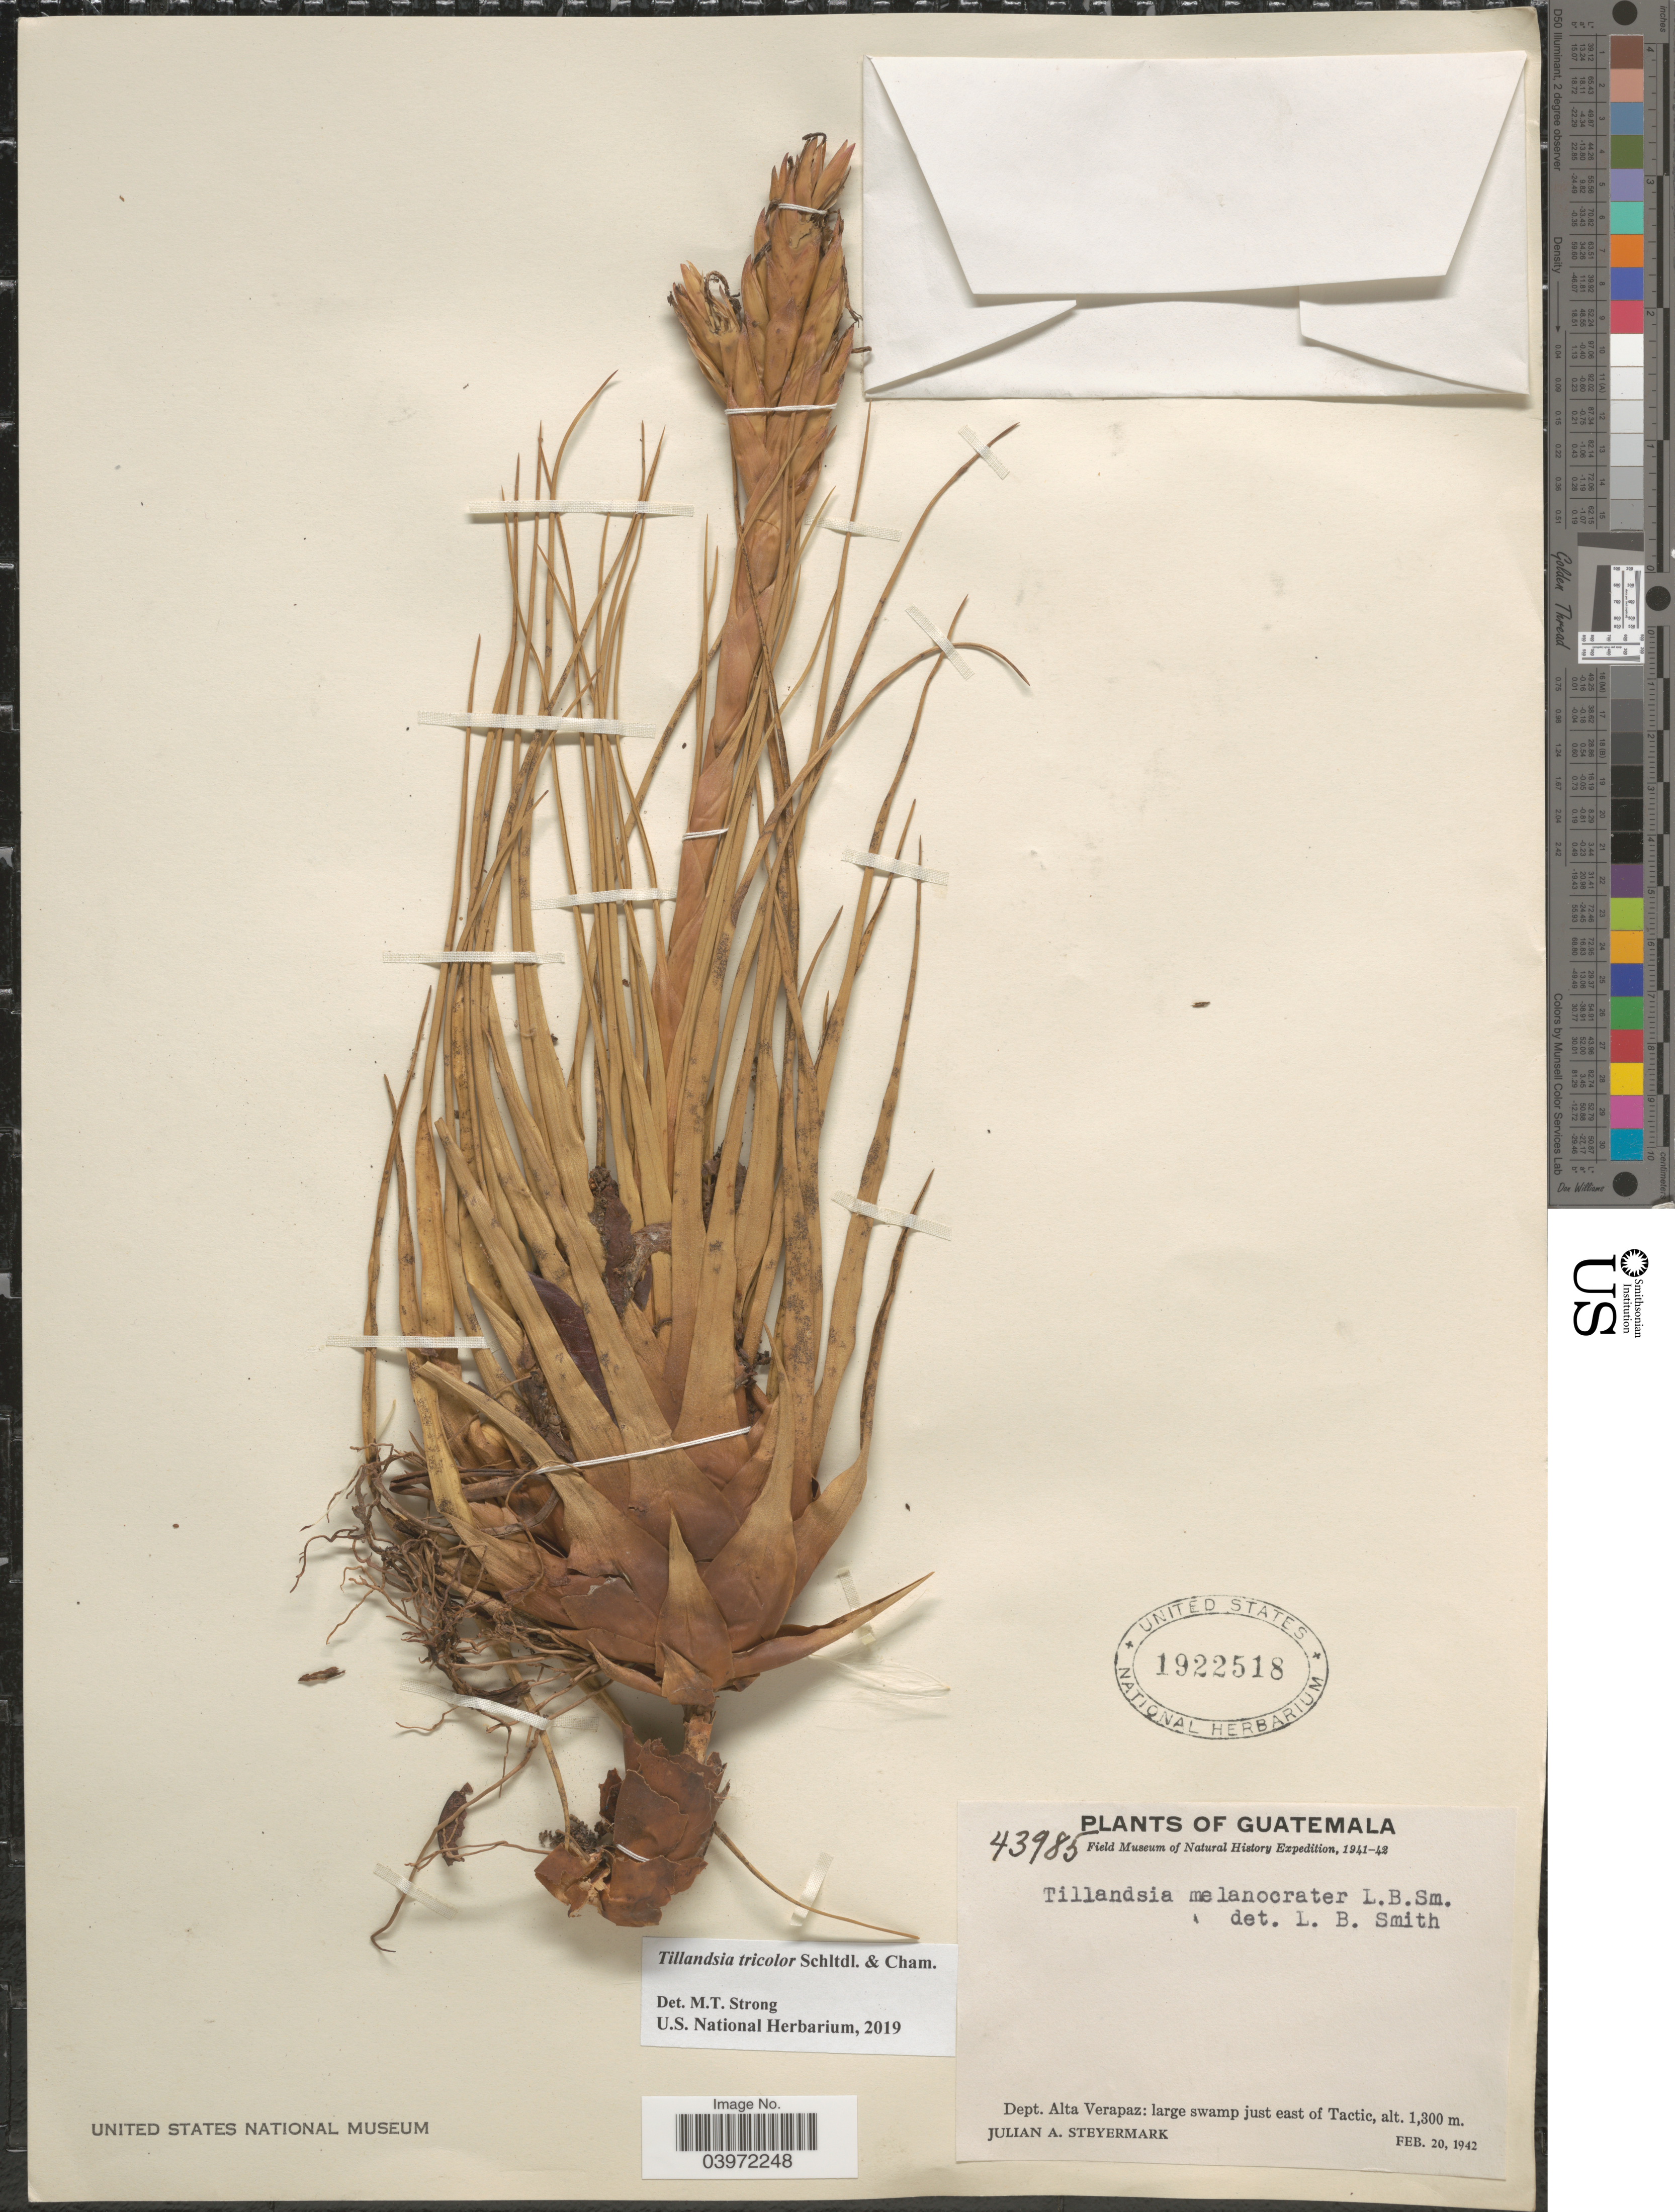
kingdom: Plantae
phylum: Tracheophyta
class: Liliopsida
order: Poales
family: Bromeliaceae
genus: Tillandsia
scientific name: Tillandsia tricolor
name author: Schltdl. & Cham.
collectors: J. Steyermark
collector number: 43985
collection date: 1942-02-20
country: Guatemala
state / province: Alta Verapaz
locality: Dept, Alta Verapaz: large swamp just east of Tactic.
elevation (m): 1300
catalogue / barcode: US 1922518